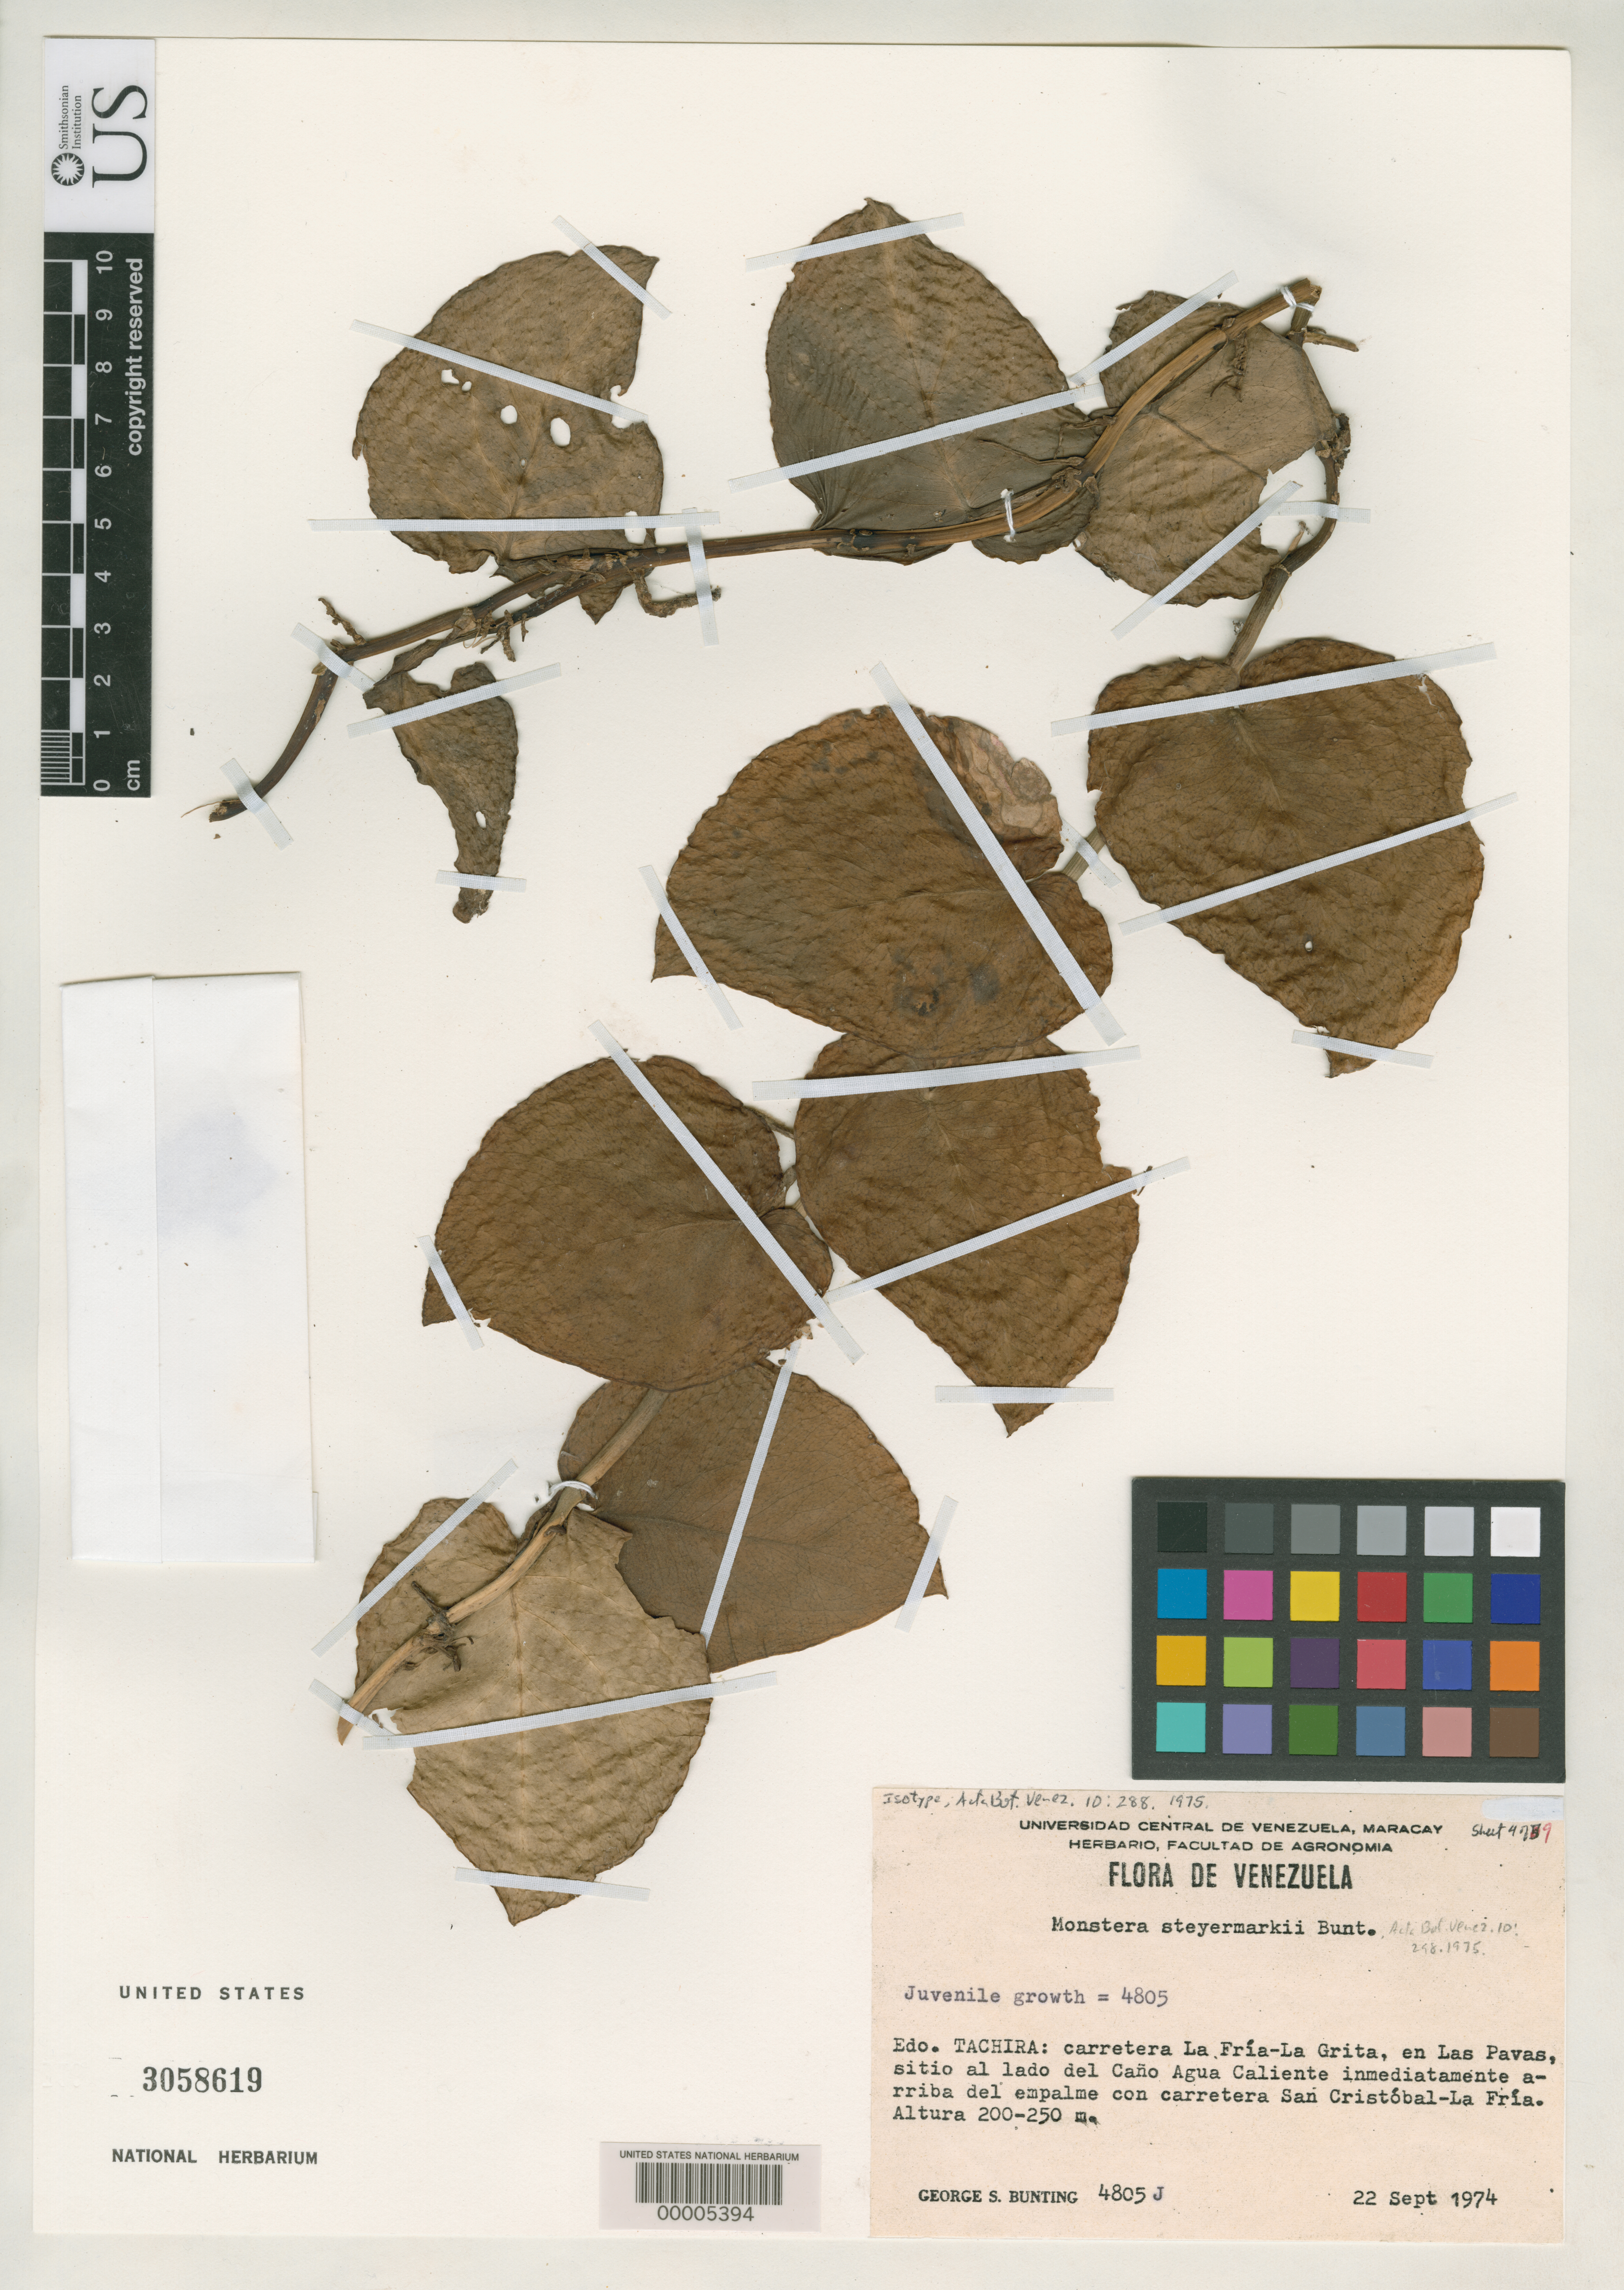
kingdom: Plantae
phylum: Tracheophyta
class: Liliopsida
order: Alismatales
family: Araceae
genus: Monstera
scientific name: Monstera steyermarkii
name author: G.S. Bunting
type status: Isotype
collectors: G. S. Bunting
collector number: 4805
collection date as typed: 22 Sep 1974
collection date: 1974-09-22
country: Venezuela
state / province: Tachira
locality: La Fria-La Grita road, at Las Pavas, along Canoagua Caliente, above San Cristobal-La Fria junct.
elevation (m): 200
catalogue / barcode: US 3058619